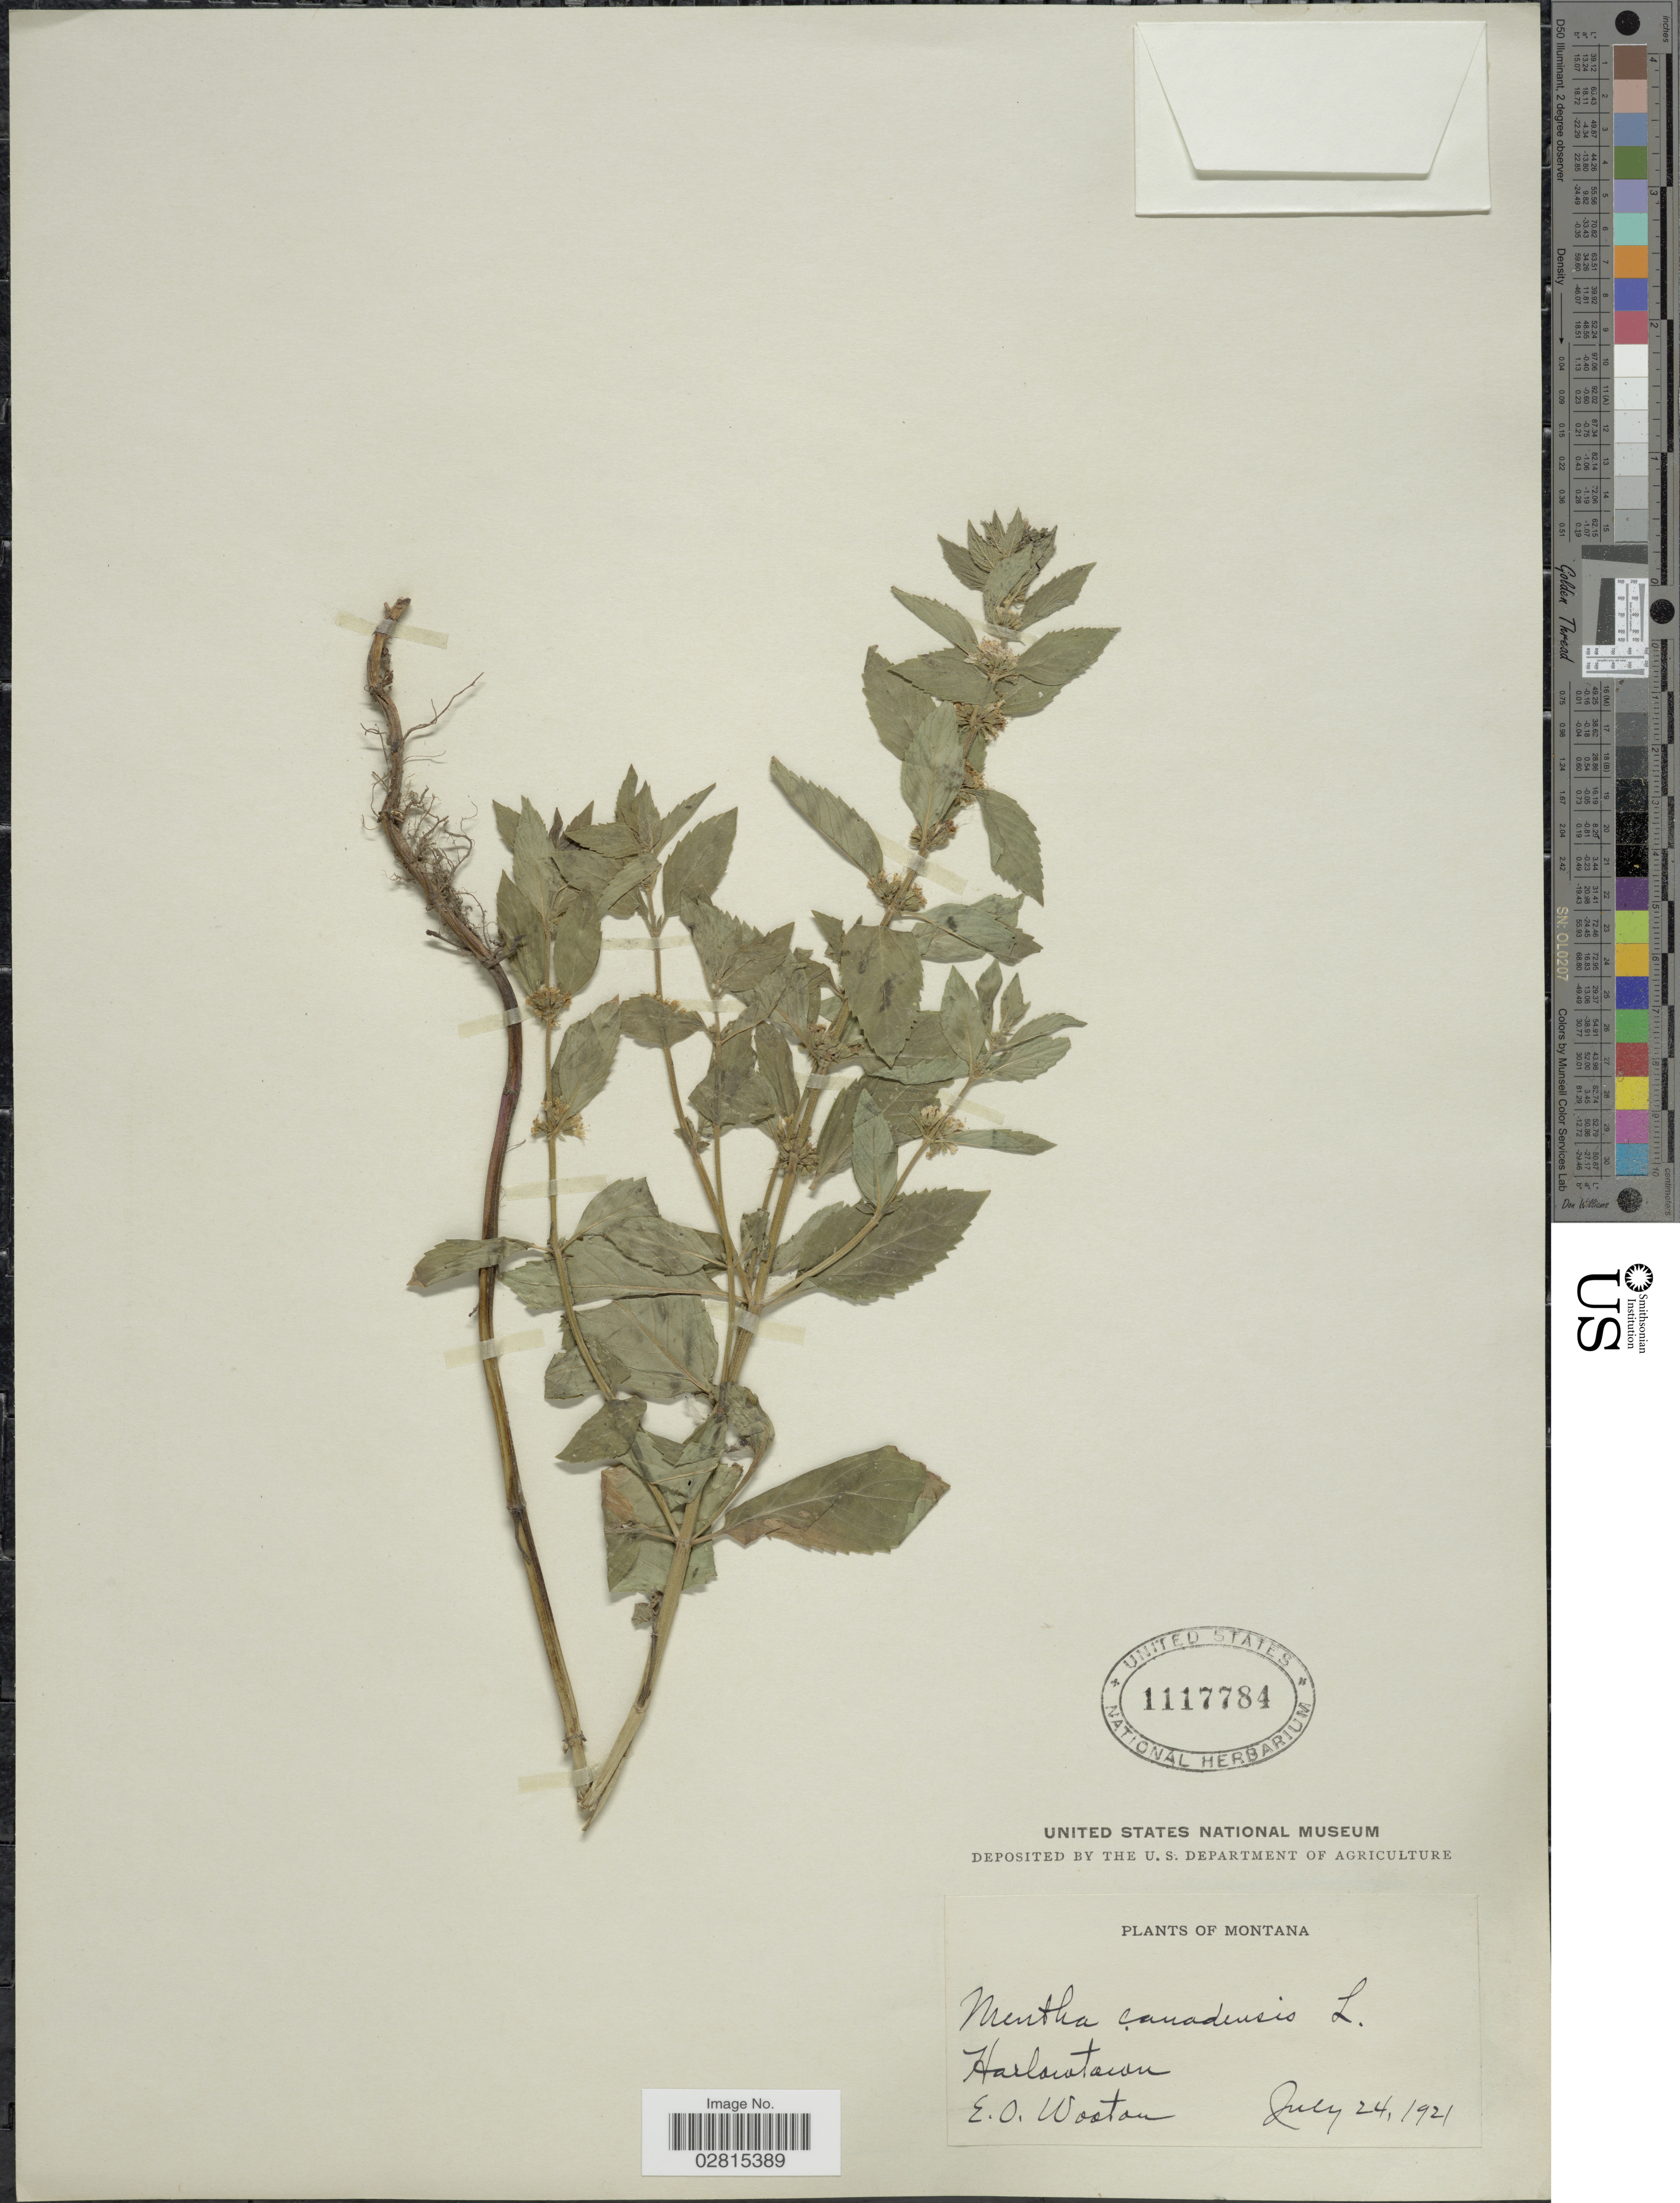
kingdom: Plantae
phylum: Tracheophyta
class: Magnoliopsida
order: Lamiales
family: Lamiaceae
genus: Mentha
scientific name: Mentha canadensis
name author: L.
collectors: E. O. Wooton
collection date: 1921-07-24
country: United States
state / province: Montana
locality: Harlowtown.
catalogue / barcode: US 1117784